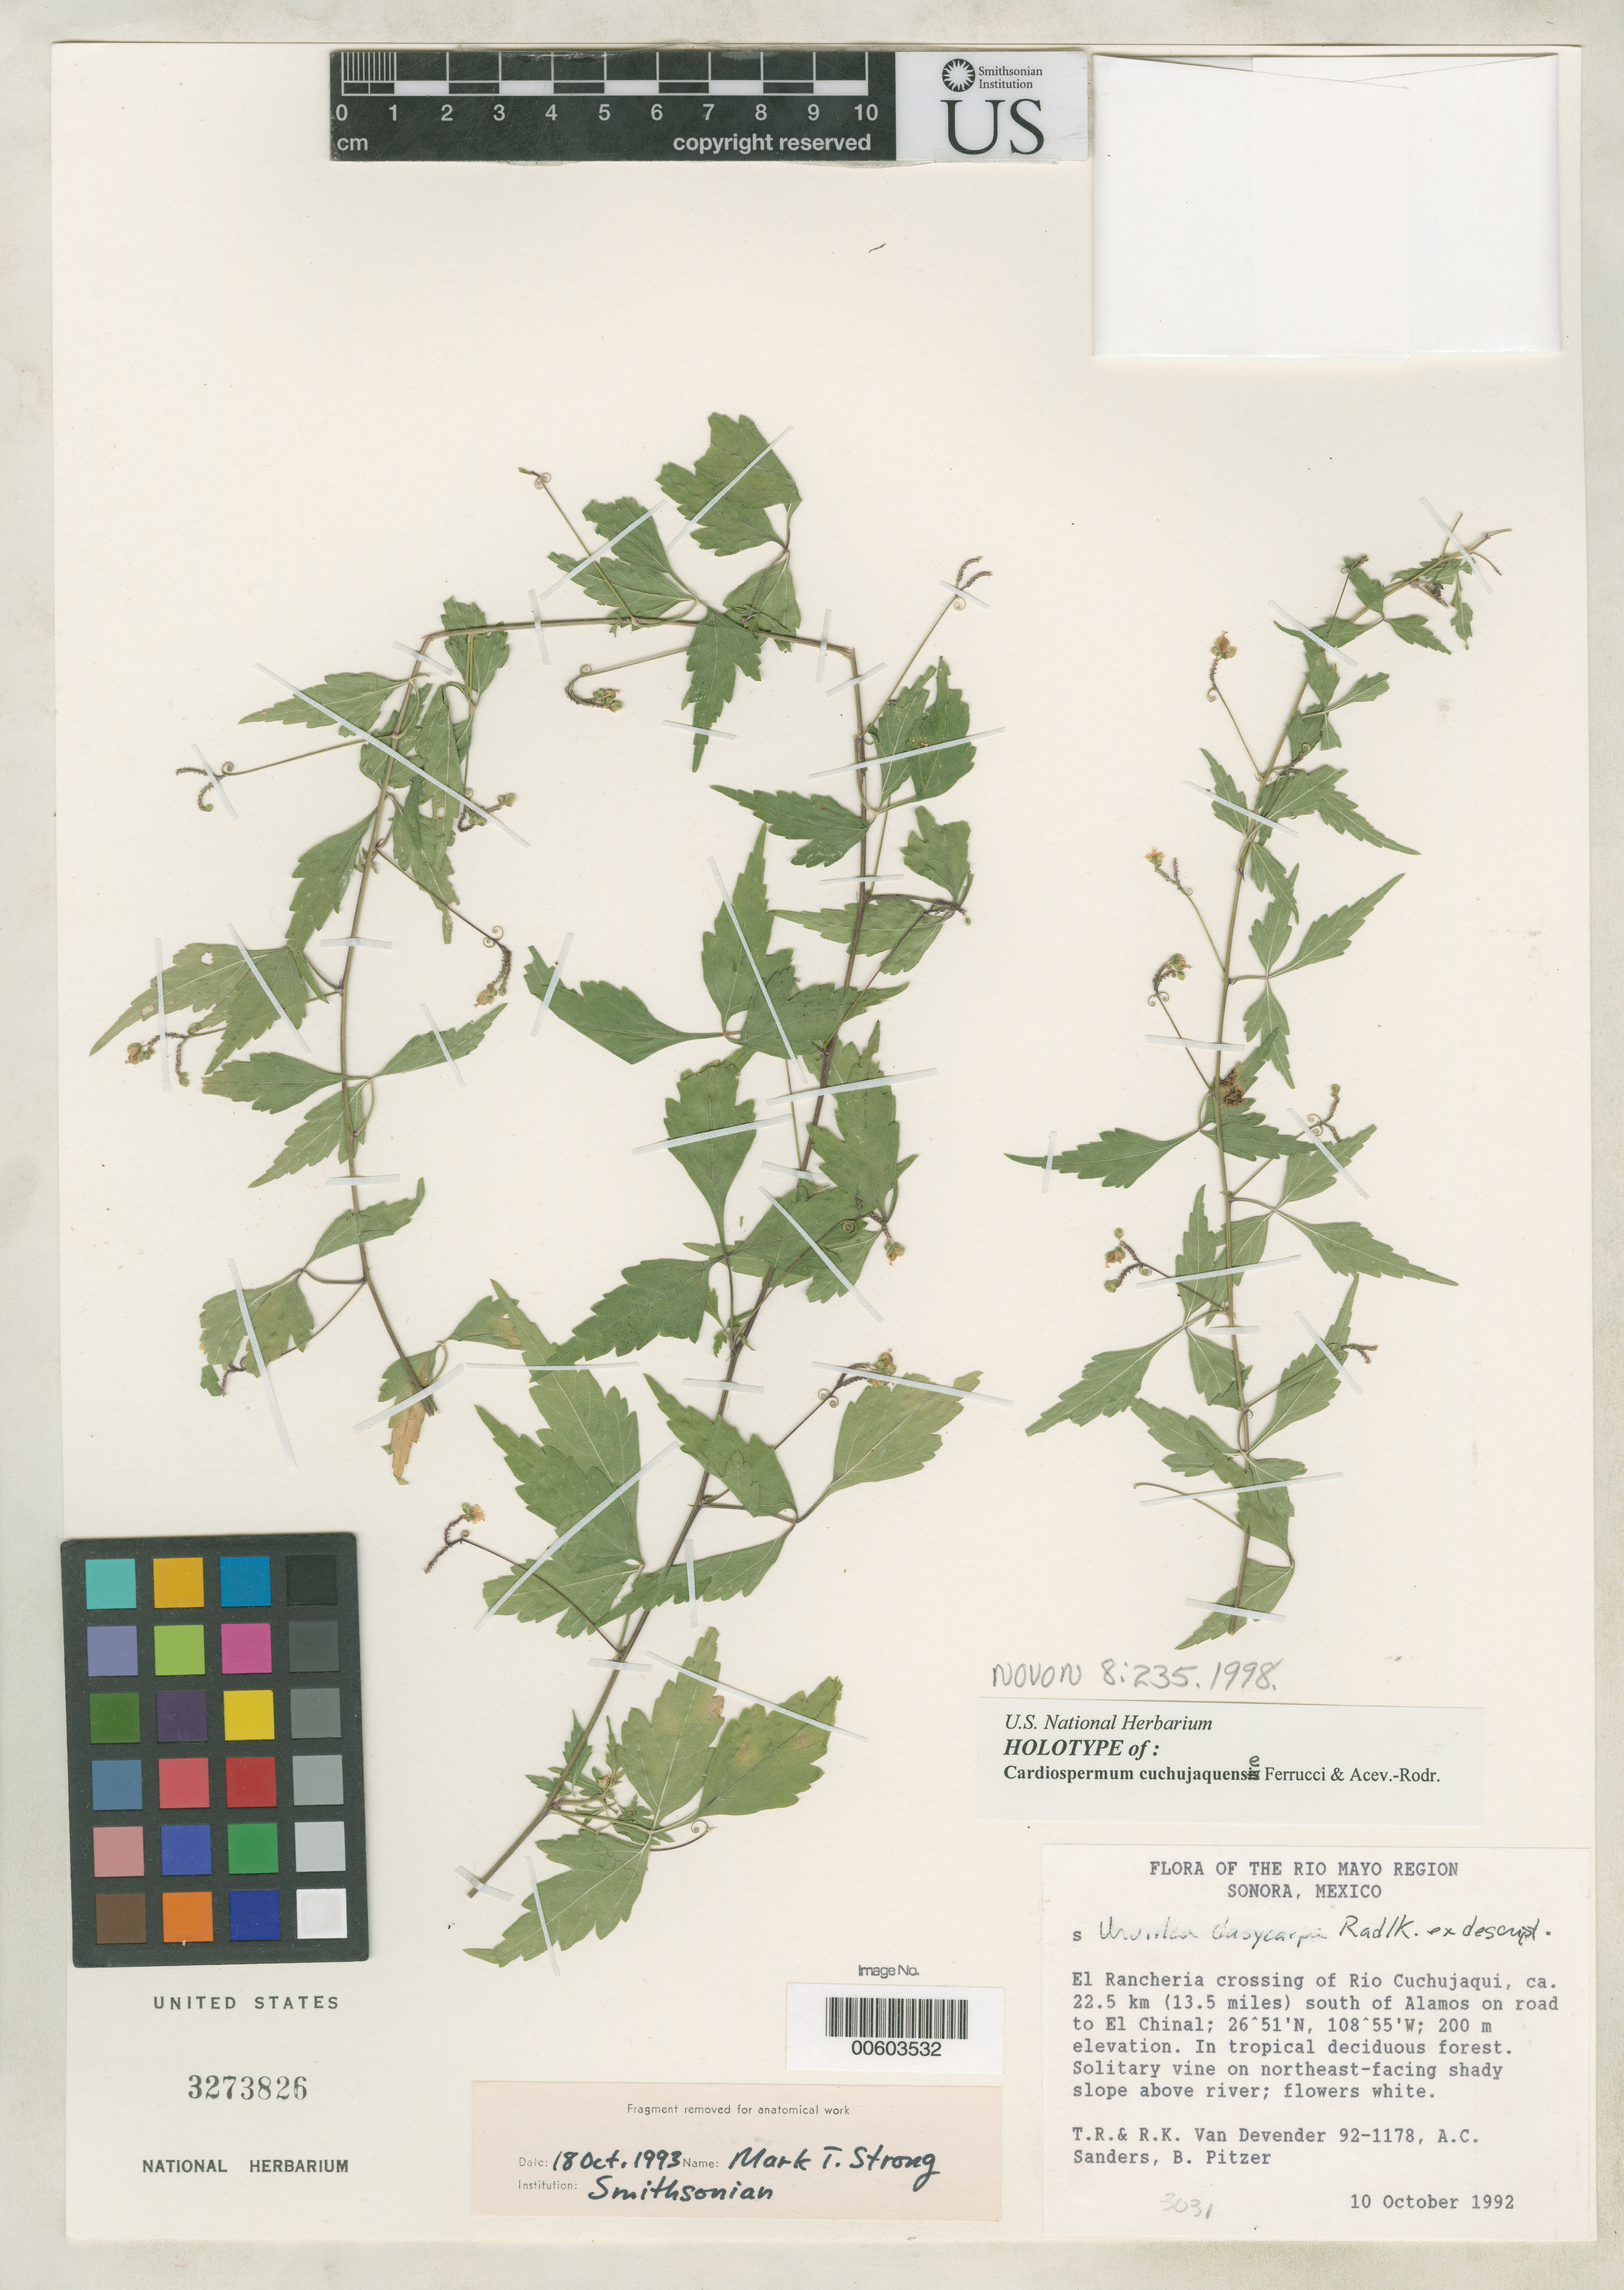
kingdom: Plantae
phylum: Tracheophyta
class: Magnoliopsida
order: Sapindales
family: Sapindaceae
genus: Cardiospermum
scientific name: Cardiospermum cuchujaquense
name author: Ferrucci & Acev.-Rodr.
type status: Holotype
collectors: T. R. Van Devender, R. K. Van Devender, A. Sanders & B. Pitzer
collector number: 92-1178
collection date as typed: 10 Oct 1992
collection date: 1992-10-10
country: Mexico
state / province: Sonora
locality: El Rancheria crossing of Rio Cuchujaqui, ca. 22.5 km (13.5 mi) S of Alamos on road to El Chinal.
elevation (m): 200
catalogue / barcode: US 3273826